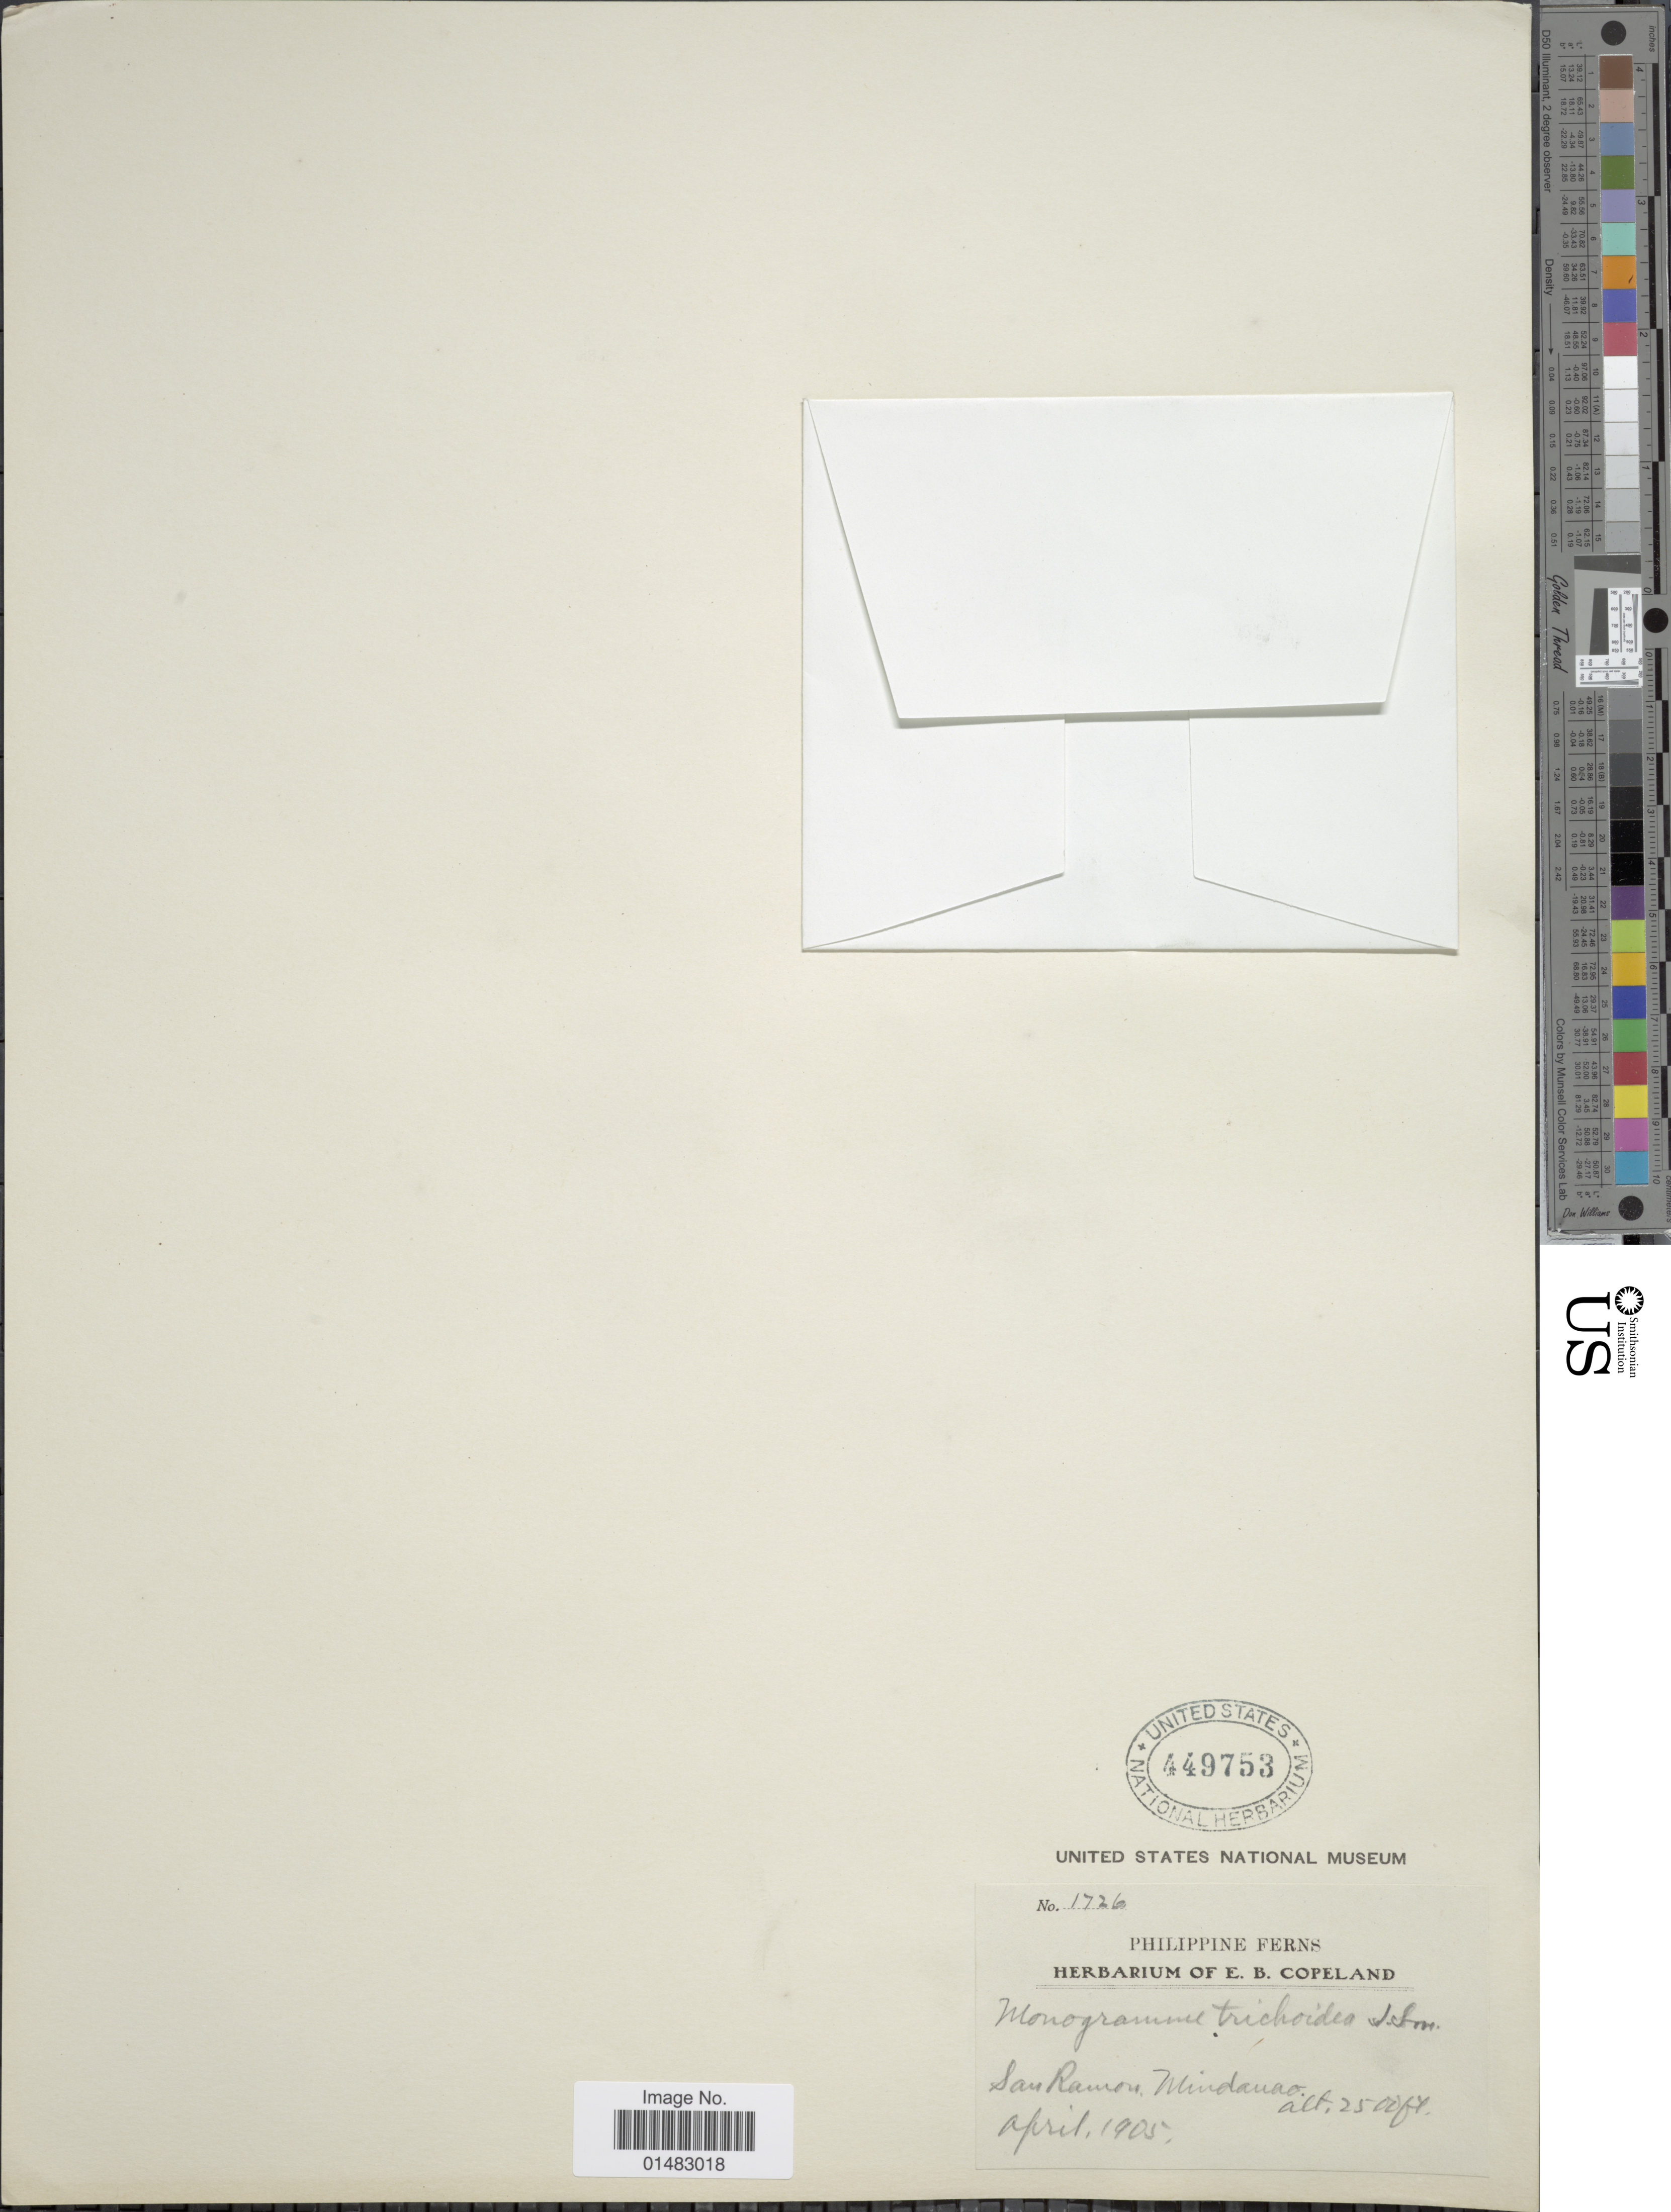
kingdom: Plantae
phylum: Tracheophyta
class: Polypodiopsida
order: Polypodiales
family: Pteridaceae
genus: Monogramma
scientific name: Monogramma trichoidea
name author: (Fée) Hook. & Baker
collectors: ex herb. E. B. Copeland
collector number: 1726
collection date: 1905-04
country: Philippines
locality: San Ramons, Mindanao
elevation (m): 762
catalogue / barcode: US 449753